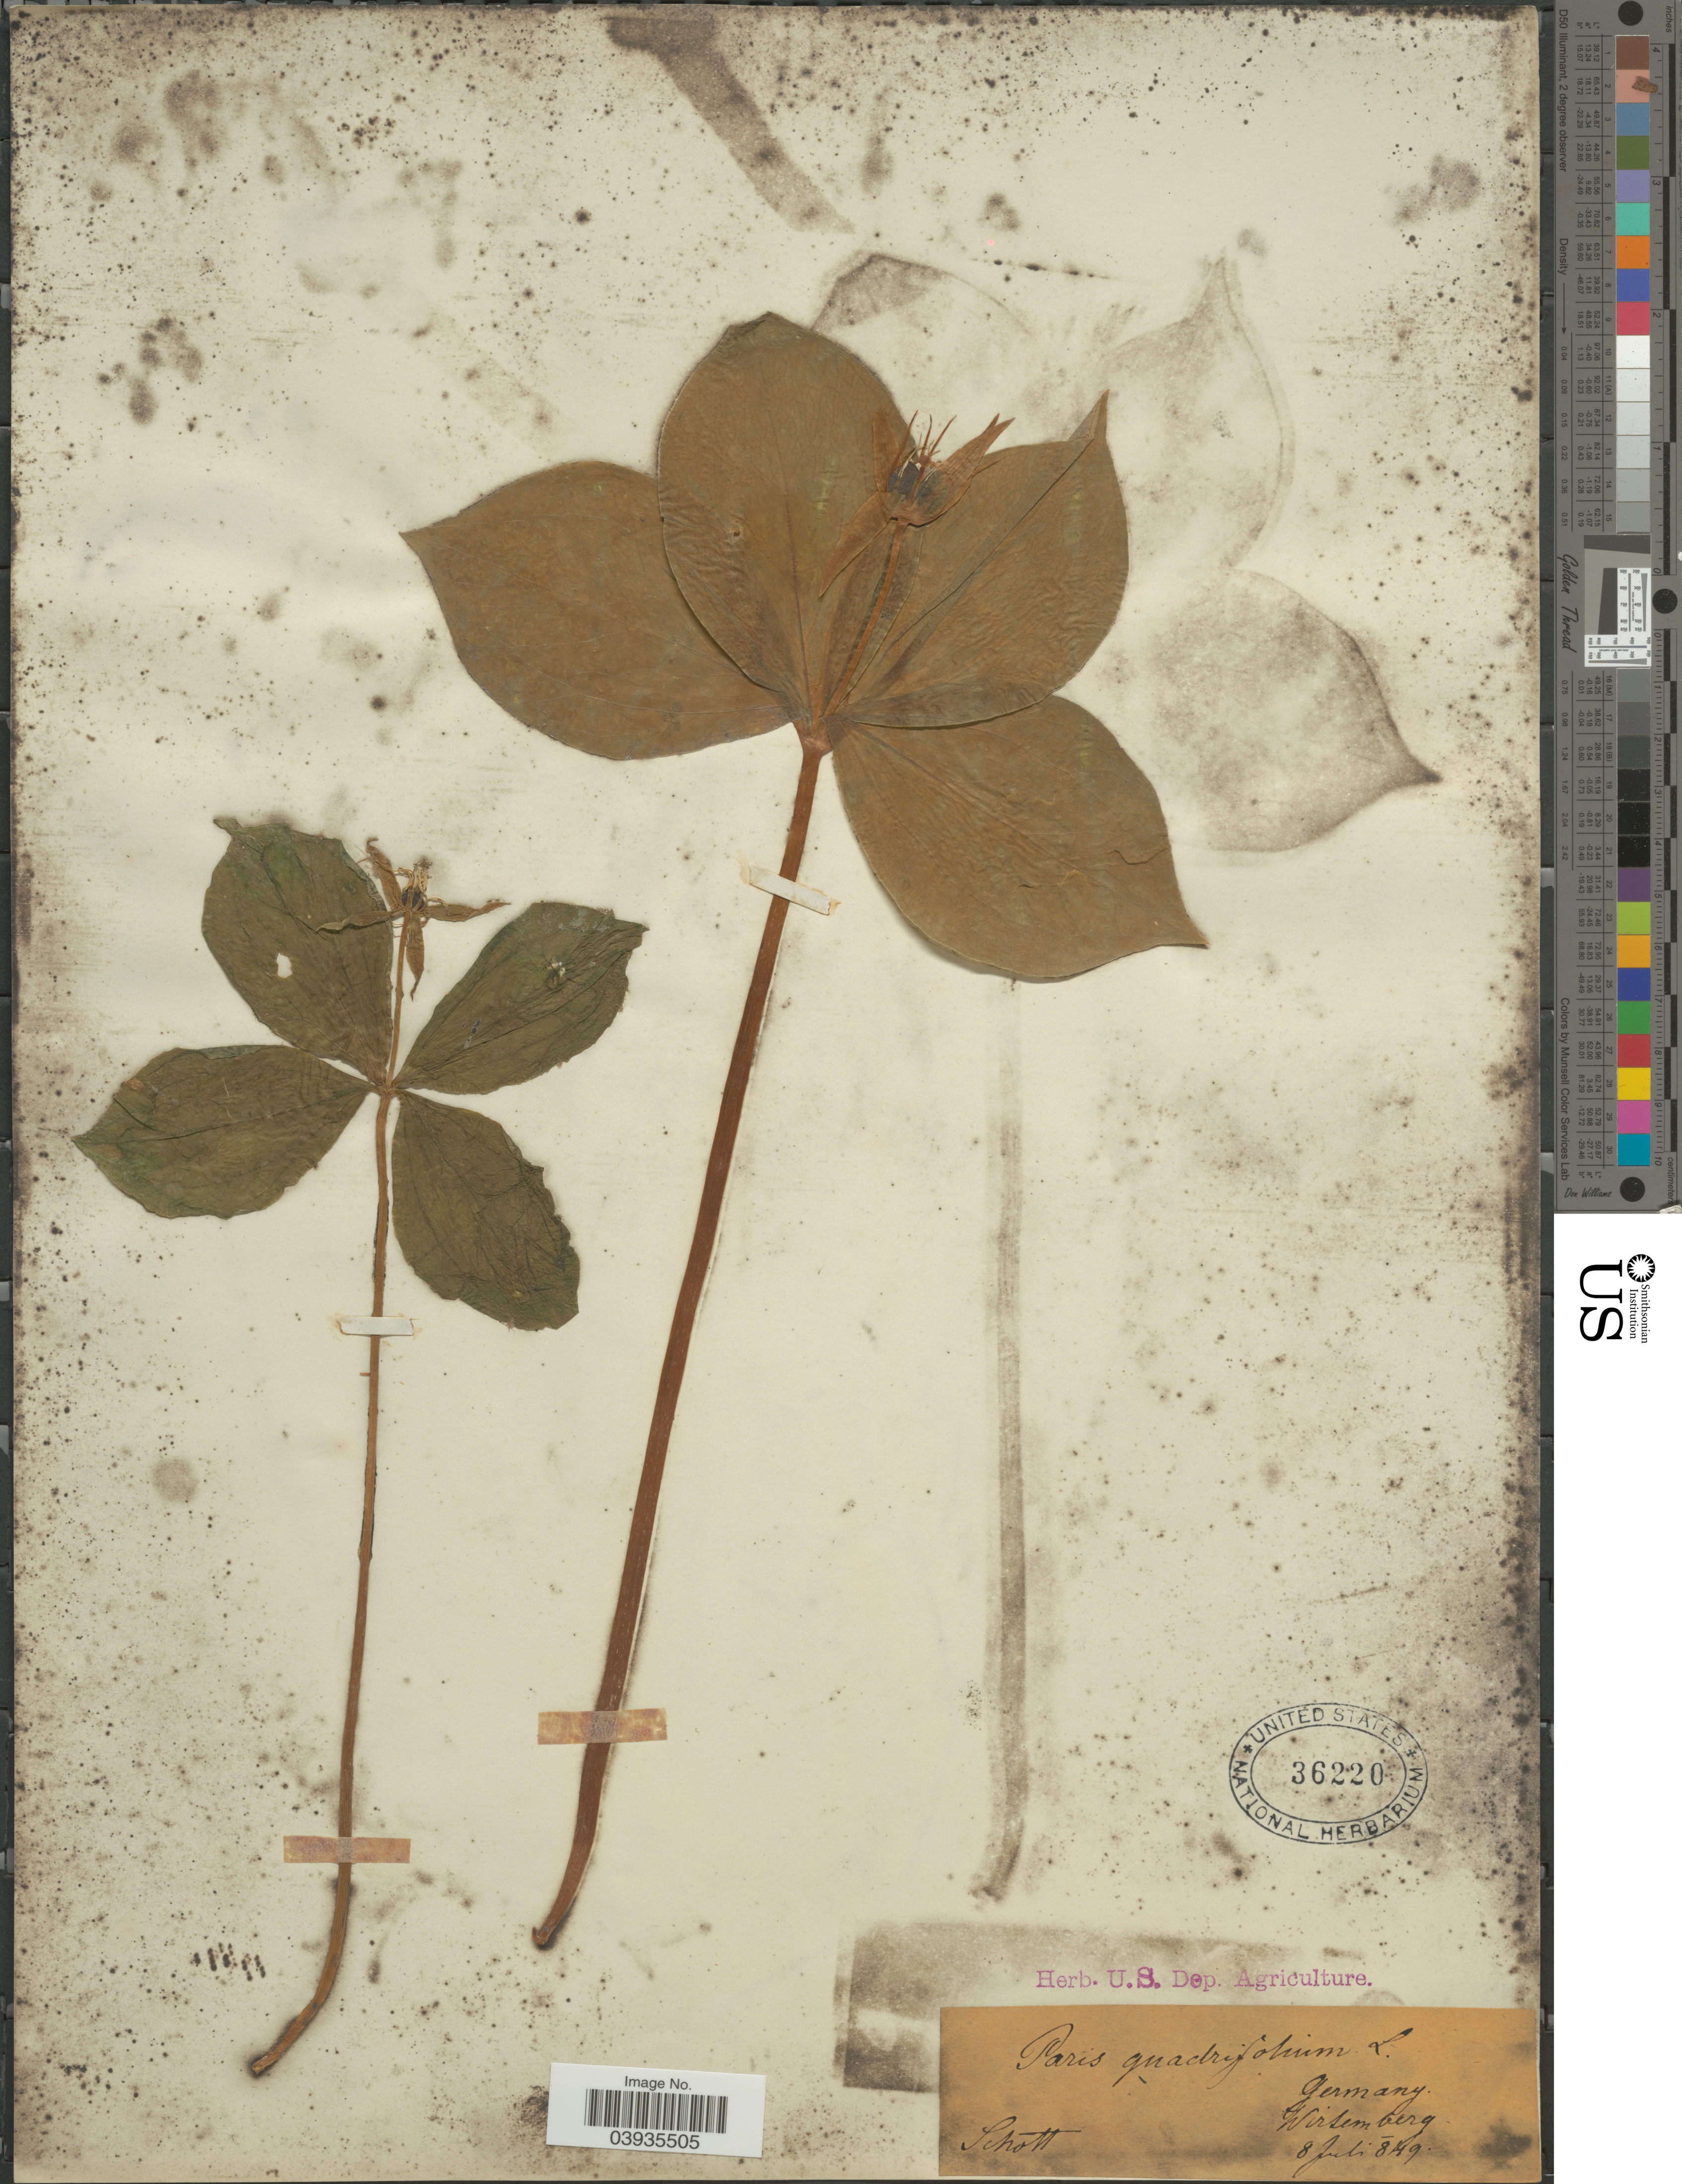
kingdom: Plantae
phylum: Tracheophyta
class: Liliopsida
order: Liliales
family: Melanthiaceae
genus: Paris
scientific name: Paris quadrifolia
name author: L.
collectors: Schott, --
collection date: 1849-07-08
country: Germany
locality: Wirtemberg.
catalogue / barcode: US 36220